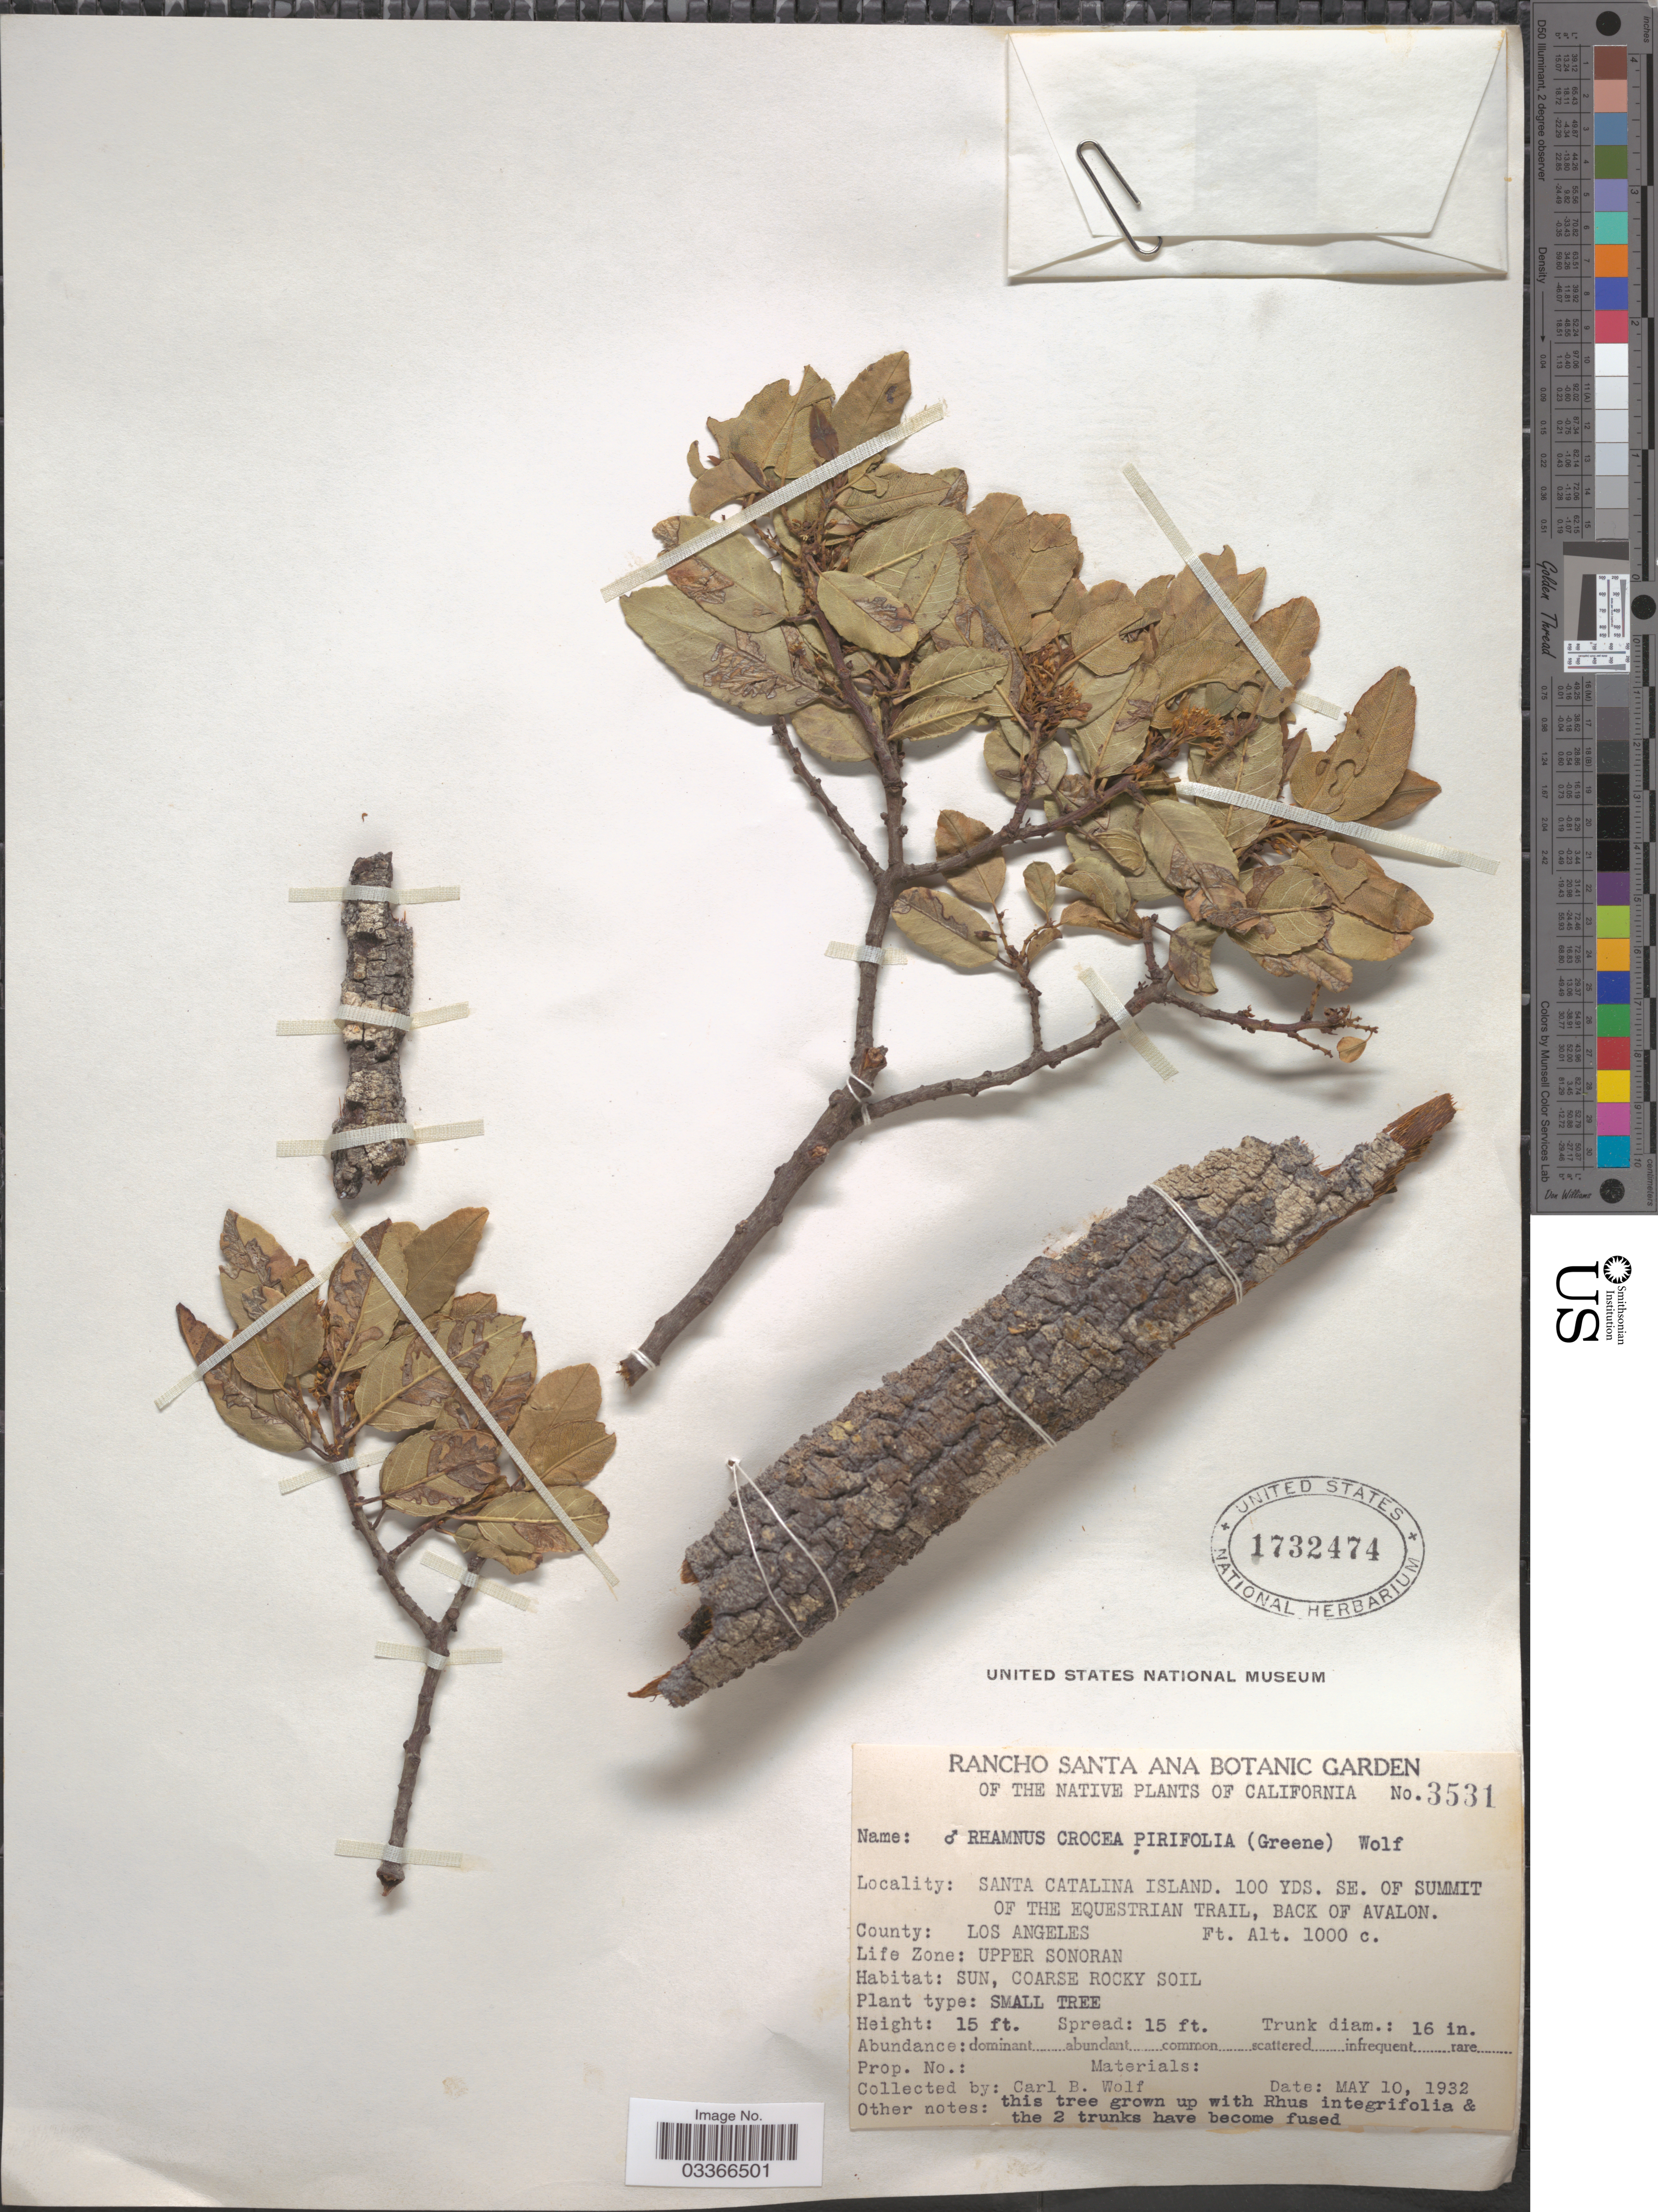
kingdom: Plantae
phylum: Tracheophyta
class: Magnoliopsida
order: Rosales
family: Rhamnaceae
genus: Rhamnus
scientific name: Rhamnus crocea var. pirifolia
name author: (Greene) Little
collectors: C. B. Wolf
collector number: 3531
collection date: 1932-05-10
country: United States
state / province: California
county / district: Los Angeles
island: Santa Catalina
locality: Santa Catalina Island. 100 yds. SE. of Summit of the Equestrian Trail, back of Avalon. County: Los Angeles. Life Zone: Upper Sonoran.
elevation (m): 305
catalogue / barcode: US 1732474